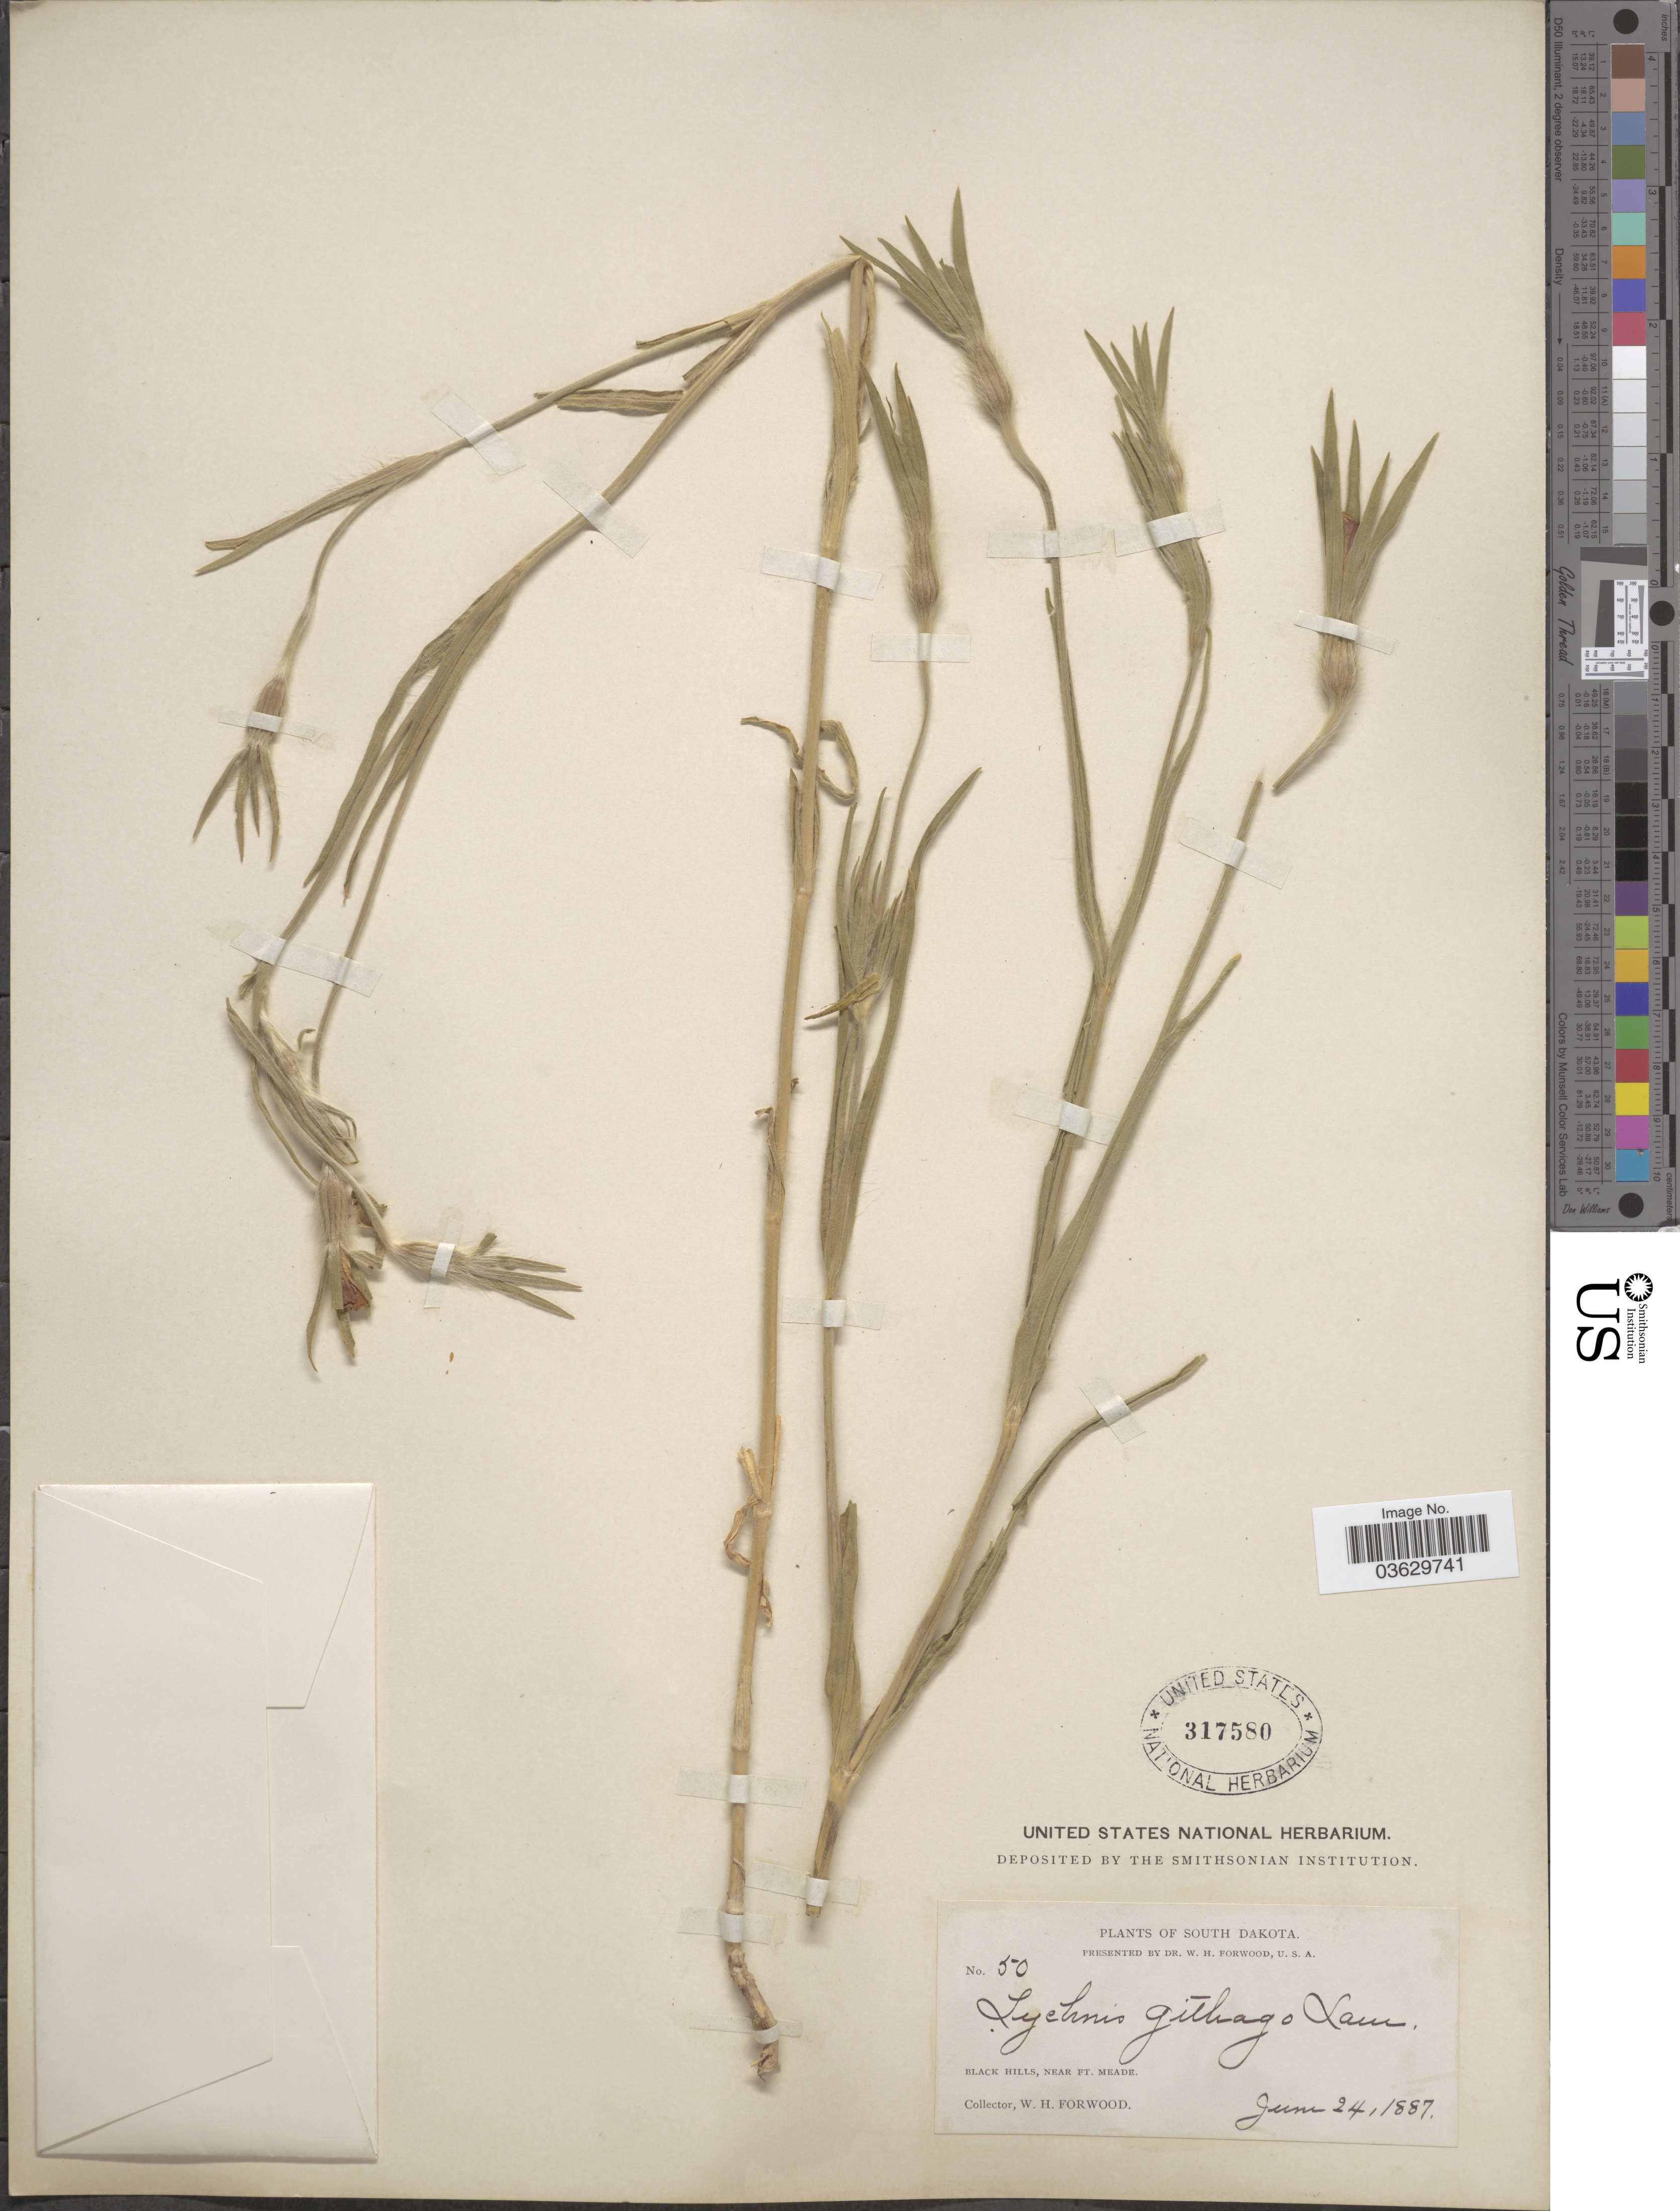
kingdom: Plantae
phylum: Tracheophyta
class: Magnoliopsida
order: Caryophyllales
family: Caryophyllaceae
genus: Agrostemma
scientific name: Agrostemma githago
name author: L.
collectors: W. Forwood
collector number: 50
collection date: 1887-06-24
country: United States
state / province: South Dakota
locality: Black Hills, near Ft. Meade.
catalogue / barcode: US 317580